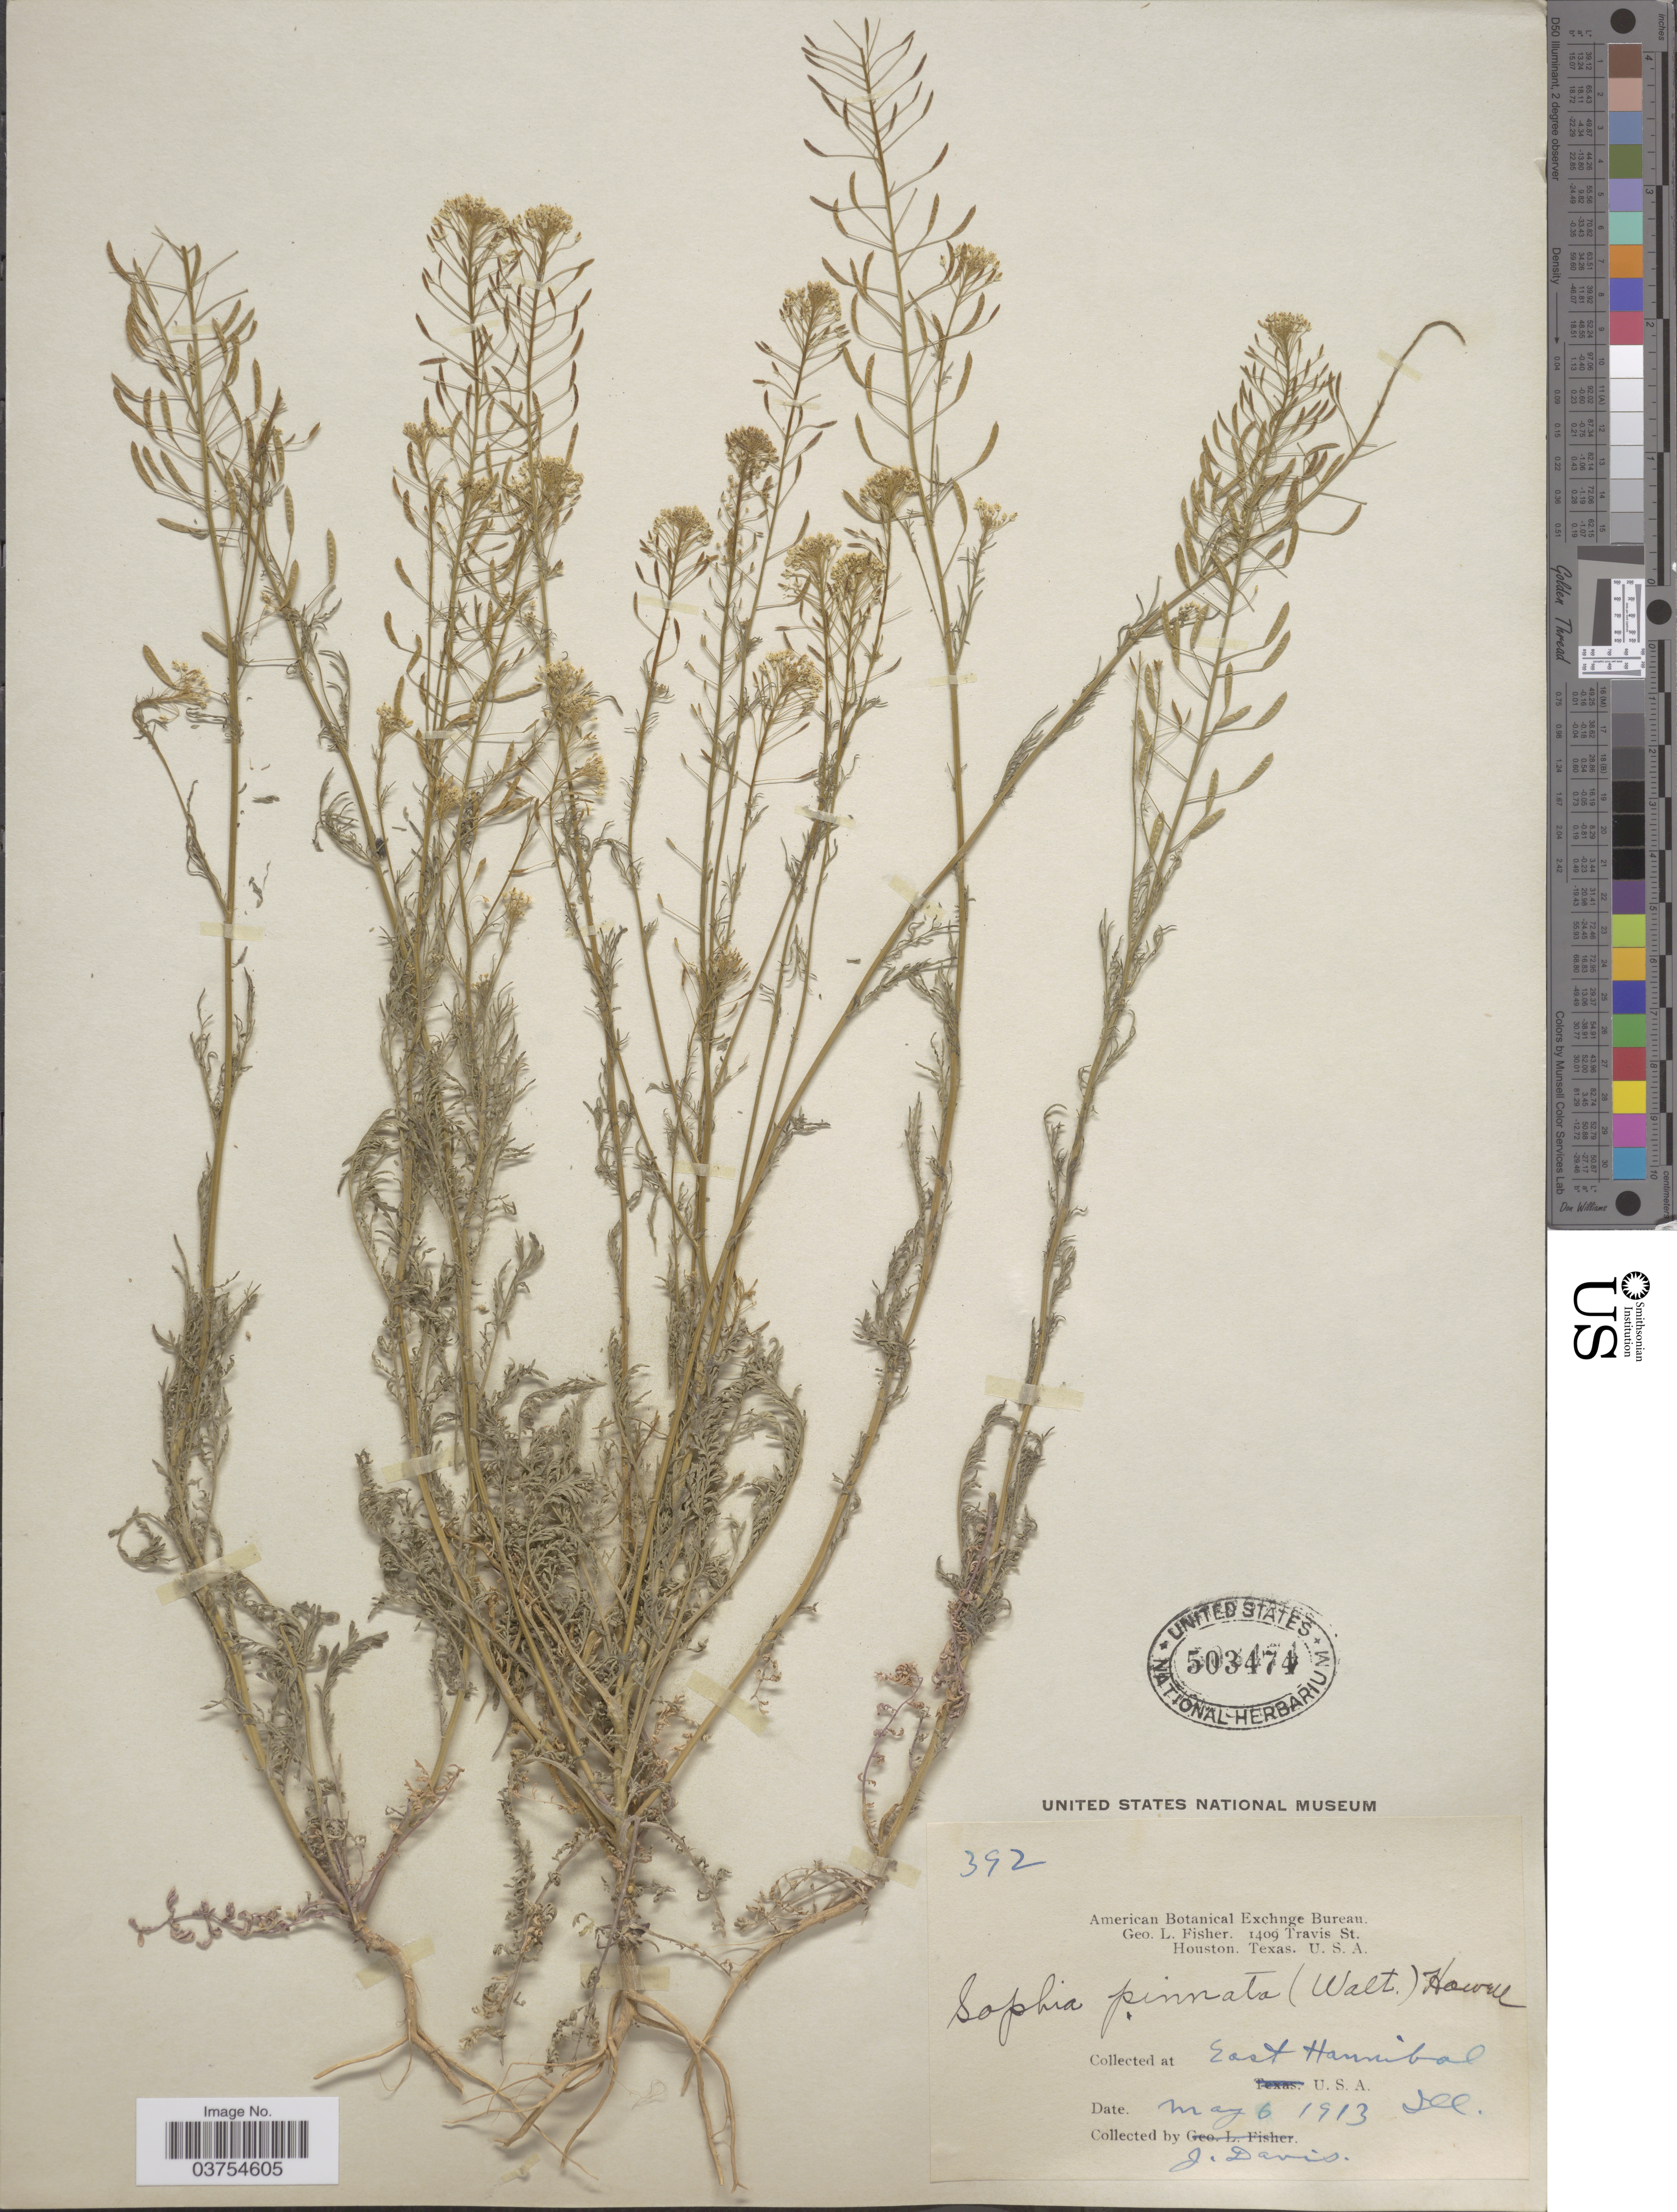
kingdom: Plantae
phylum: Tracheophyta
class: Magnoliopsida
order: Brassicales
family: Brassicaceae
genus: Descurainia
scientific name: Descurainia pinnata var. brachycarpa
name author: (Richardson) Fernald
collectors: J. Davis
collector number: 392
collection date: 1913-05-06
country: United States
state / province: Illinois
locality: East Hannibal.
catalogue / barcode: US 503474